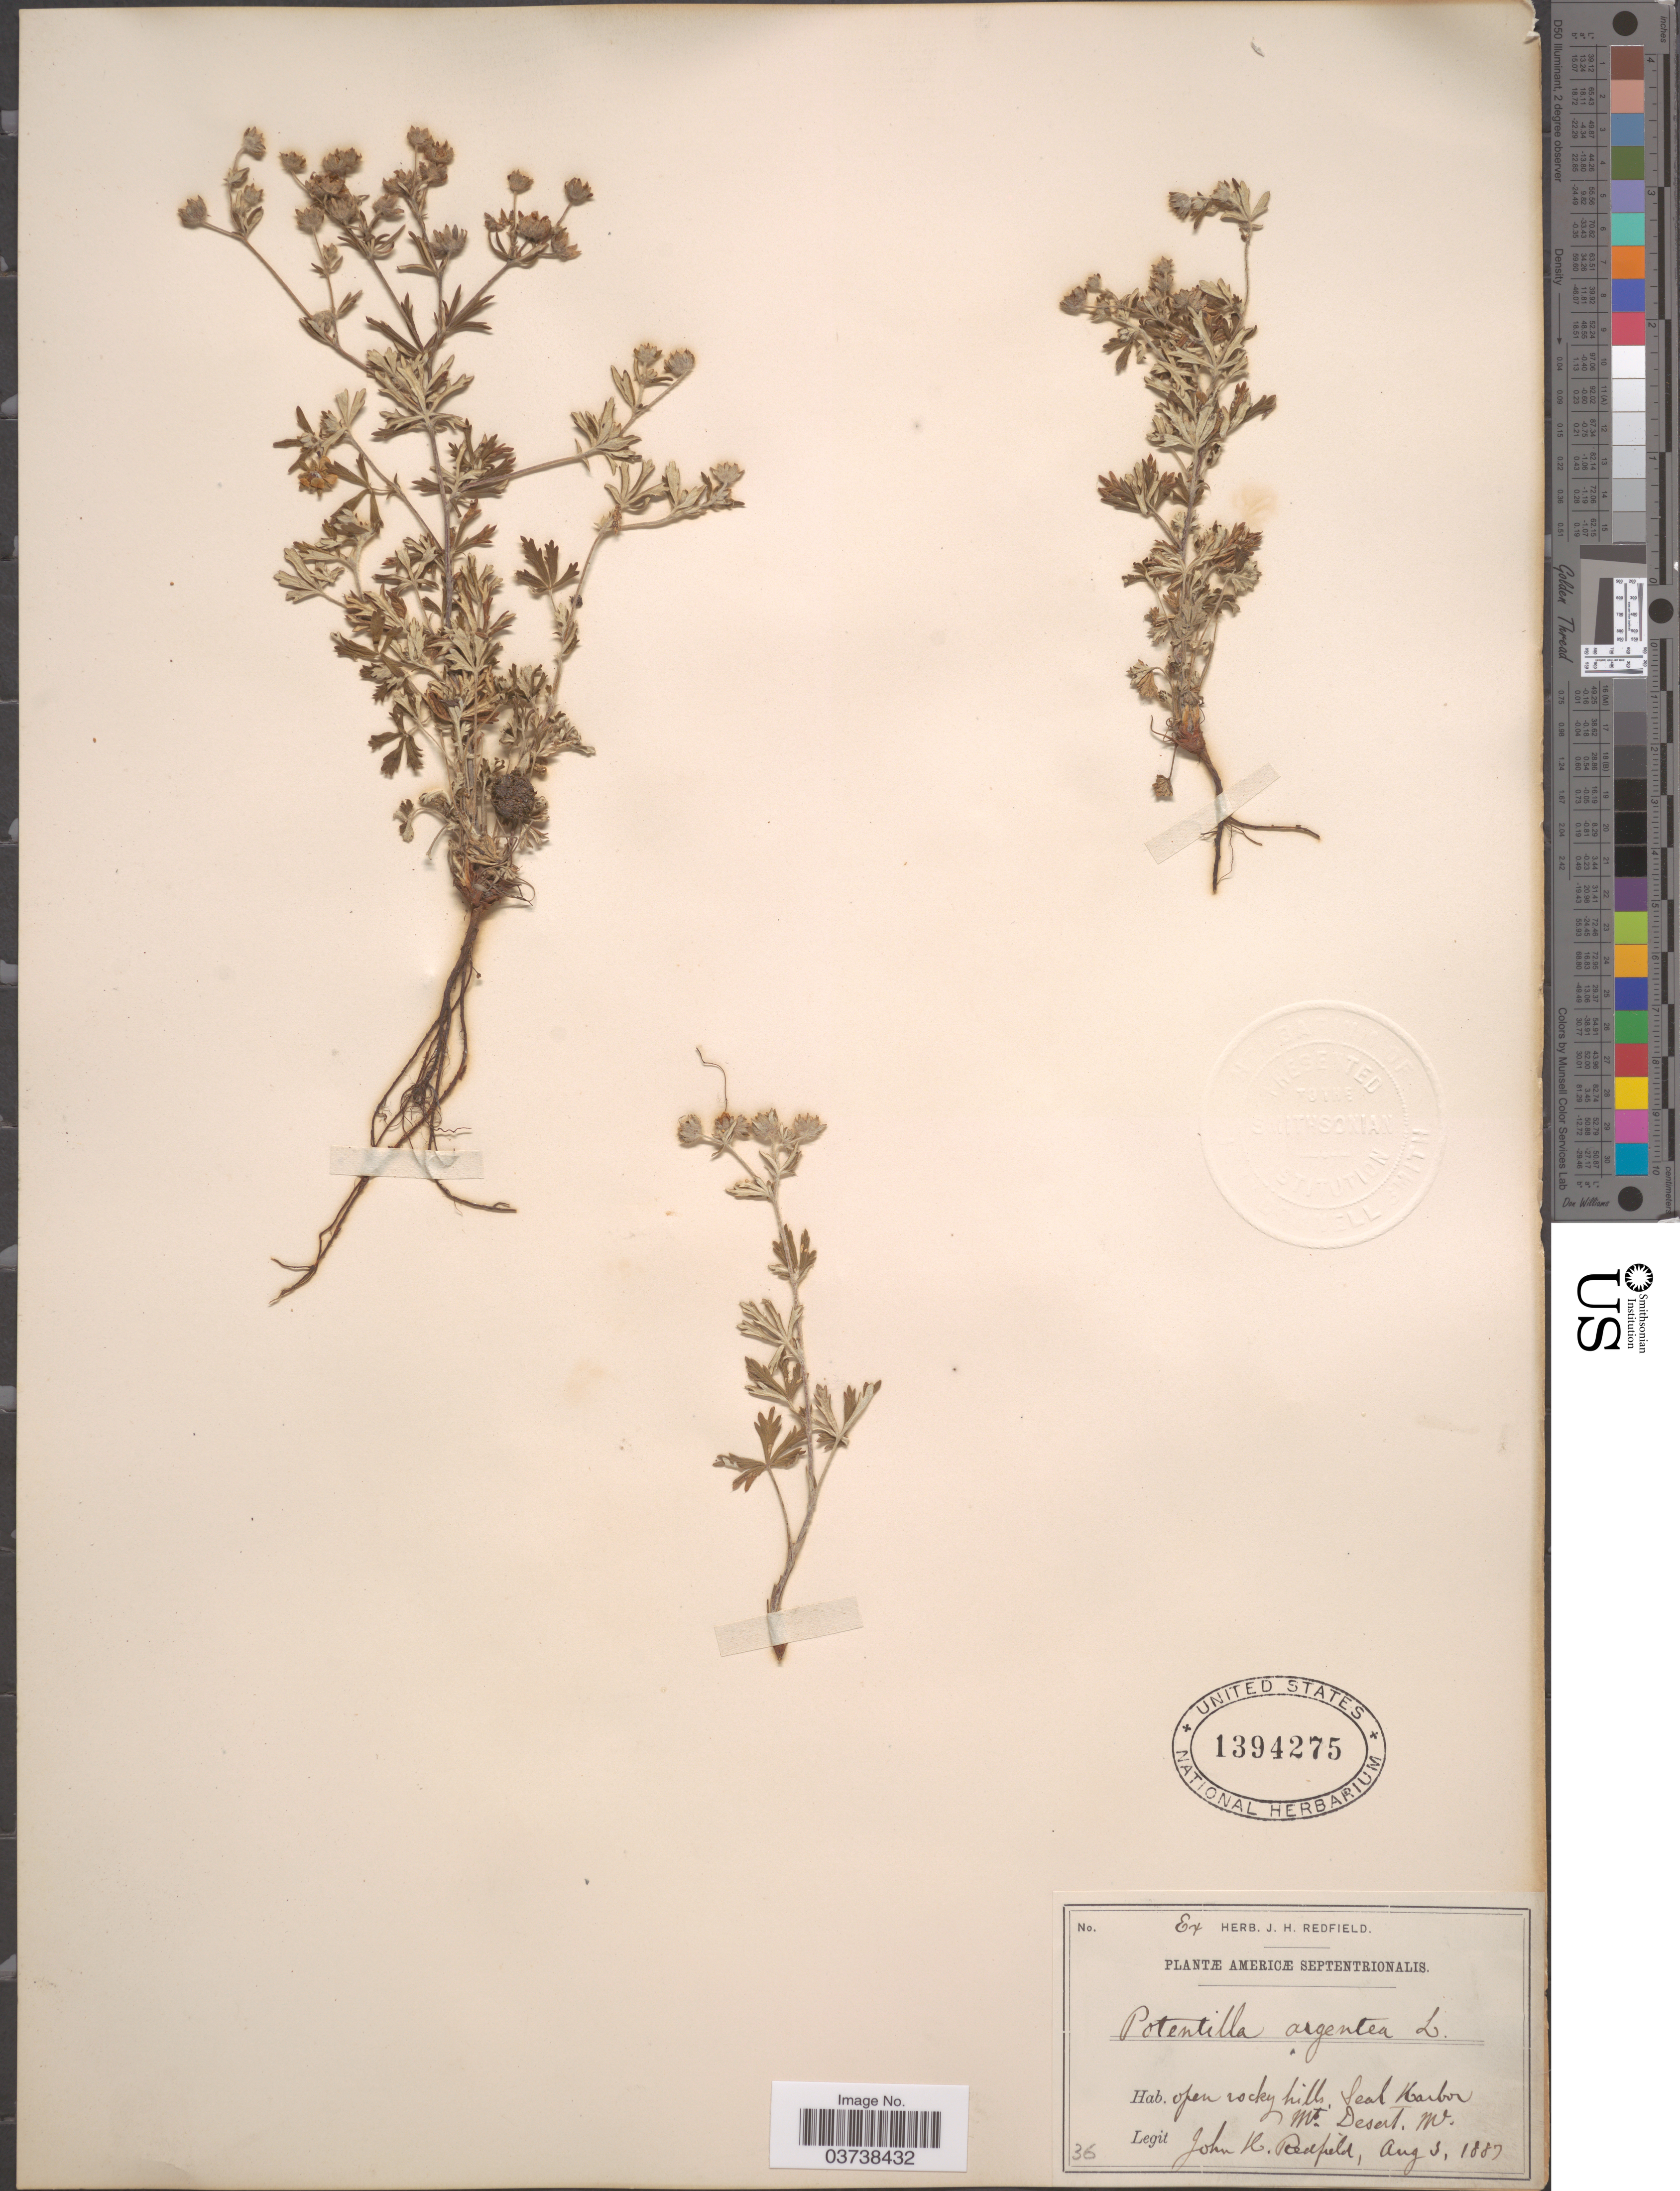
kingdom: Plantae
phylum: Tracheophyta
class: Magnoliopsida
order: Rosales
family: Rosaceae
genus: Potentilla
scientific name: Potentilla argentea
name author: L.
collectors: J. Redfield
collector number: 36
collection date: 1889-08-03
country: United States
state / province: Nevada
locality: Open rocky hills, Seal Harbor. Mt. Desert.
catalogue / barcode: US 1394275